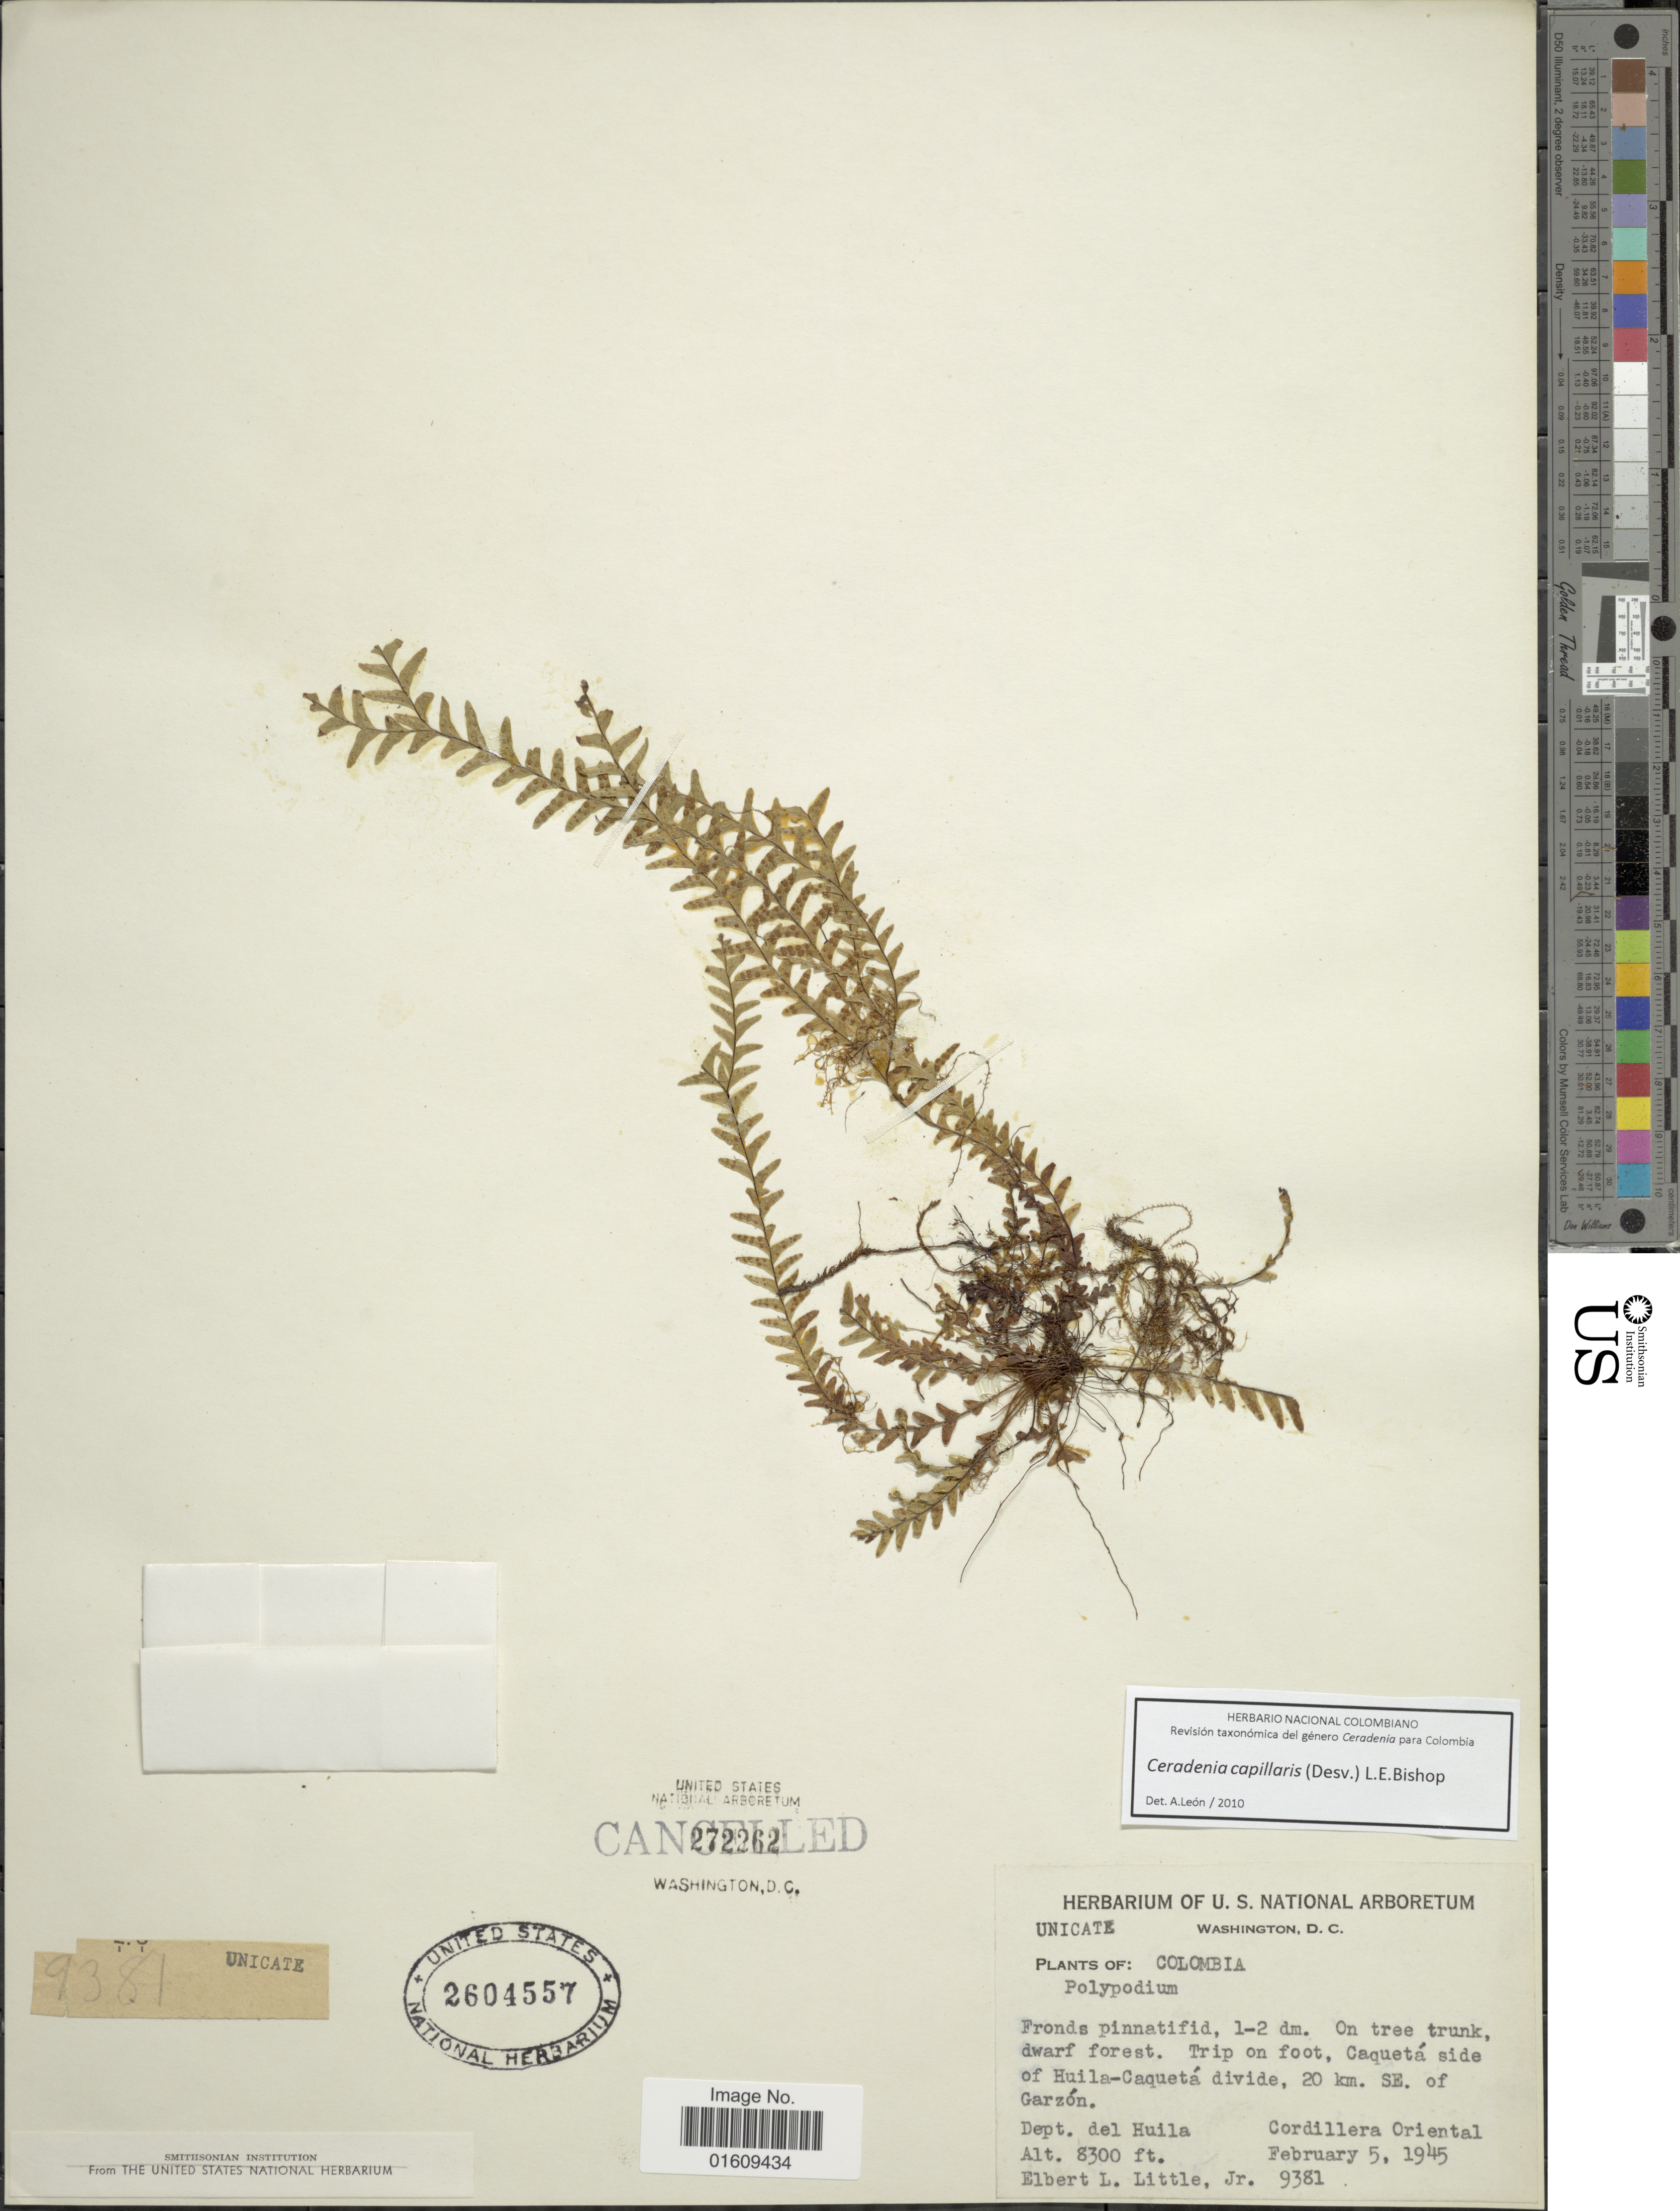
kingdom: Plantae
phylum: Tracheophyta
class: Polypodiopsida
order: Polypodiales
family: Polypodiaceae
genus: Ceradenia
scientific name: Ceradenia capillaris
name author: (Desv.) L.E. Bishop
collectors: E. L. Little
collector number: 9381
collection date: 1945-02-05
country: Colombia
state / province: Huila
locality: Colombia, trip on foot, Caquetá side of Huila-Caquetá divide, 20 km. SE. of Garzón. Cordillera Oriental.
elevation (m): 2530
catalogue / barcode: US 2604557